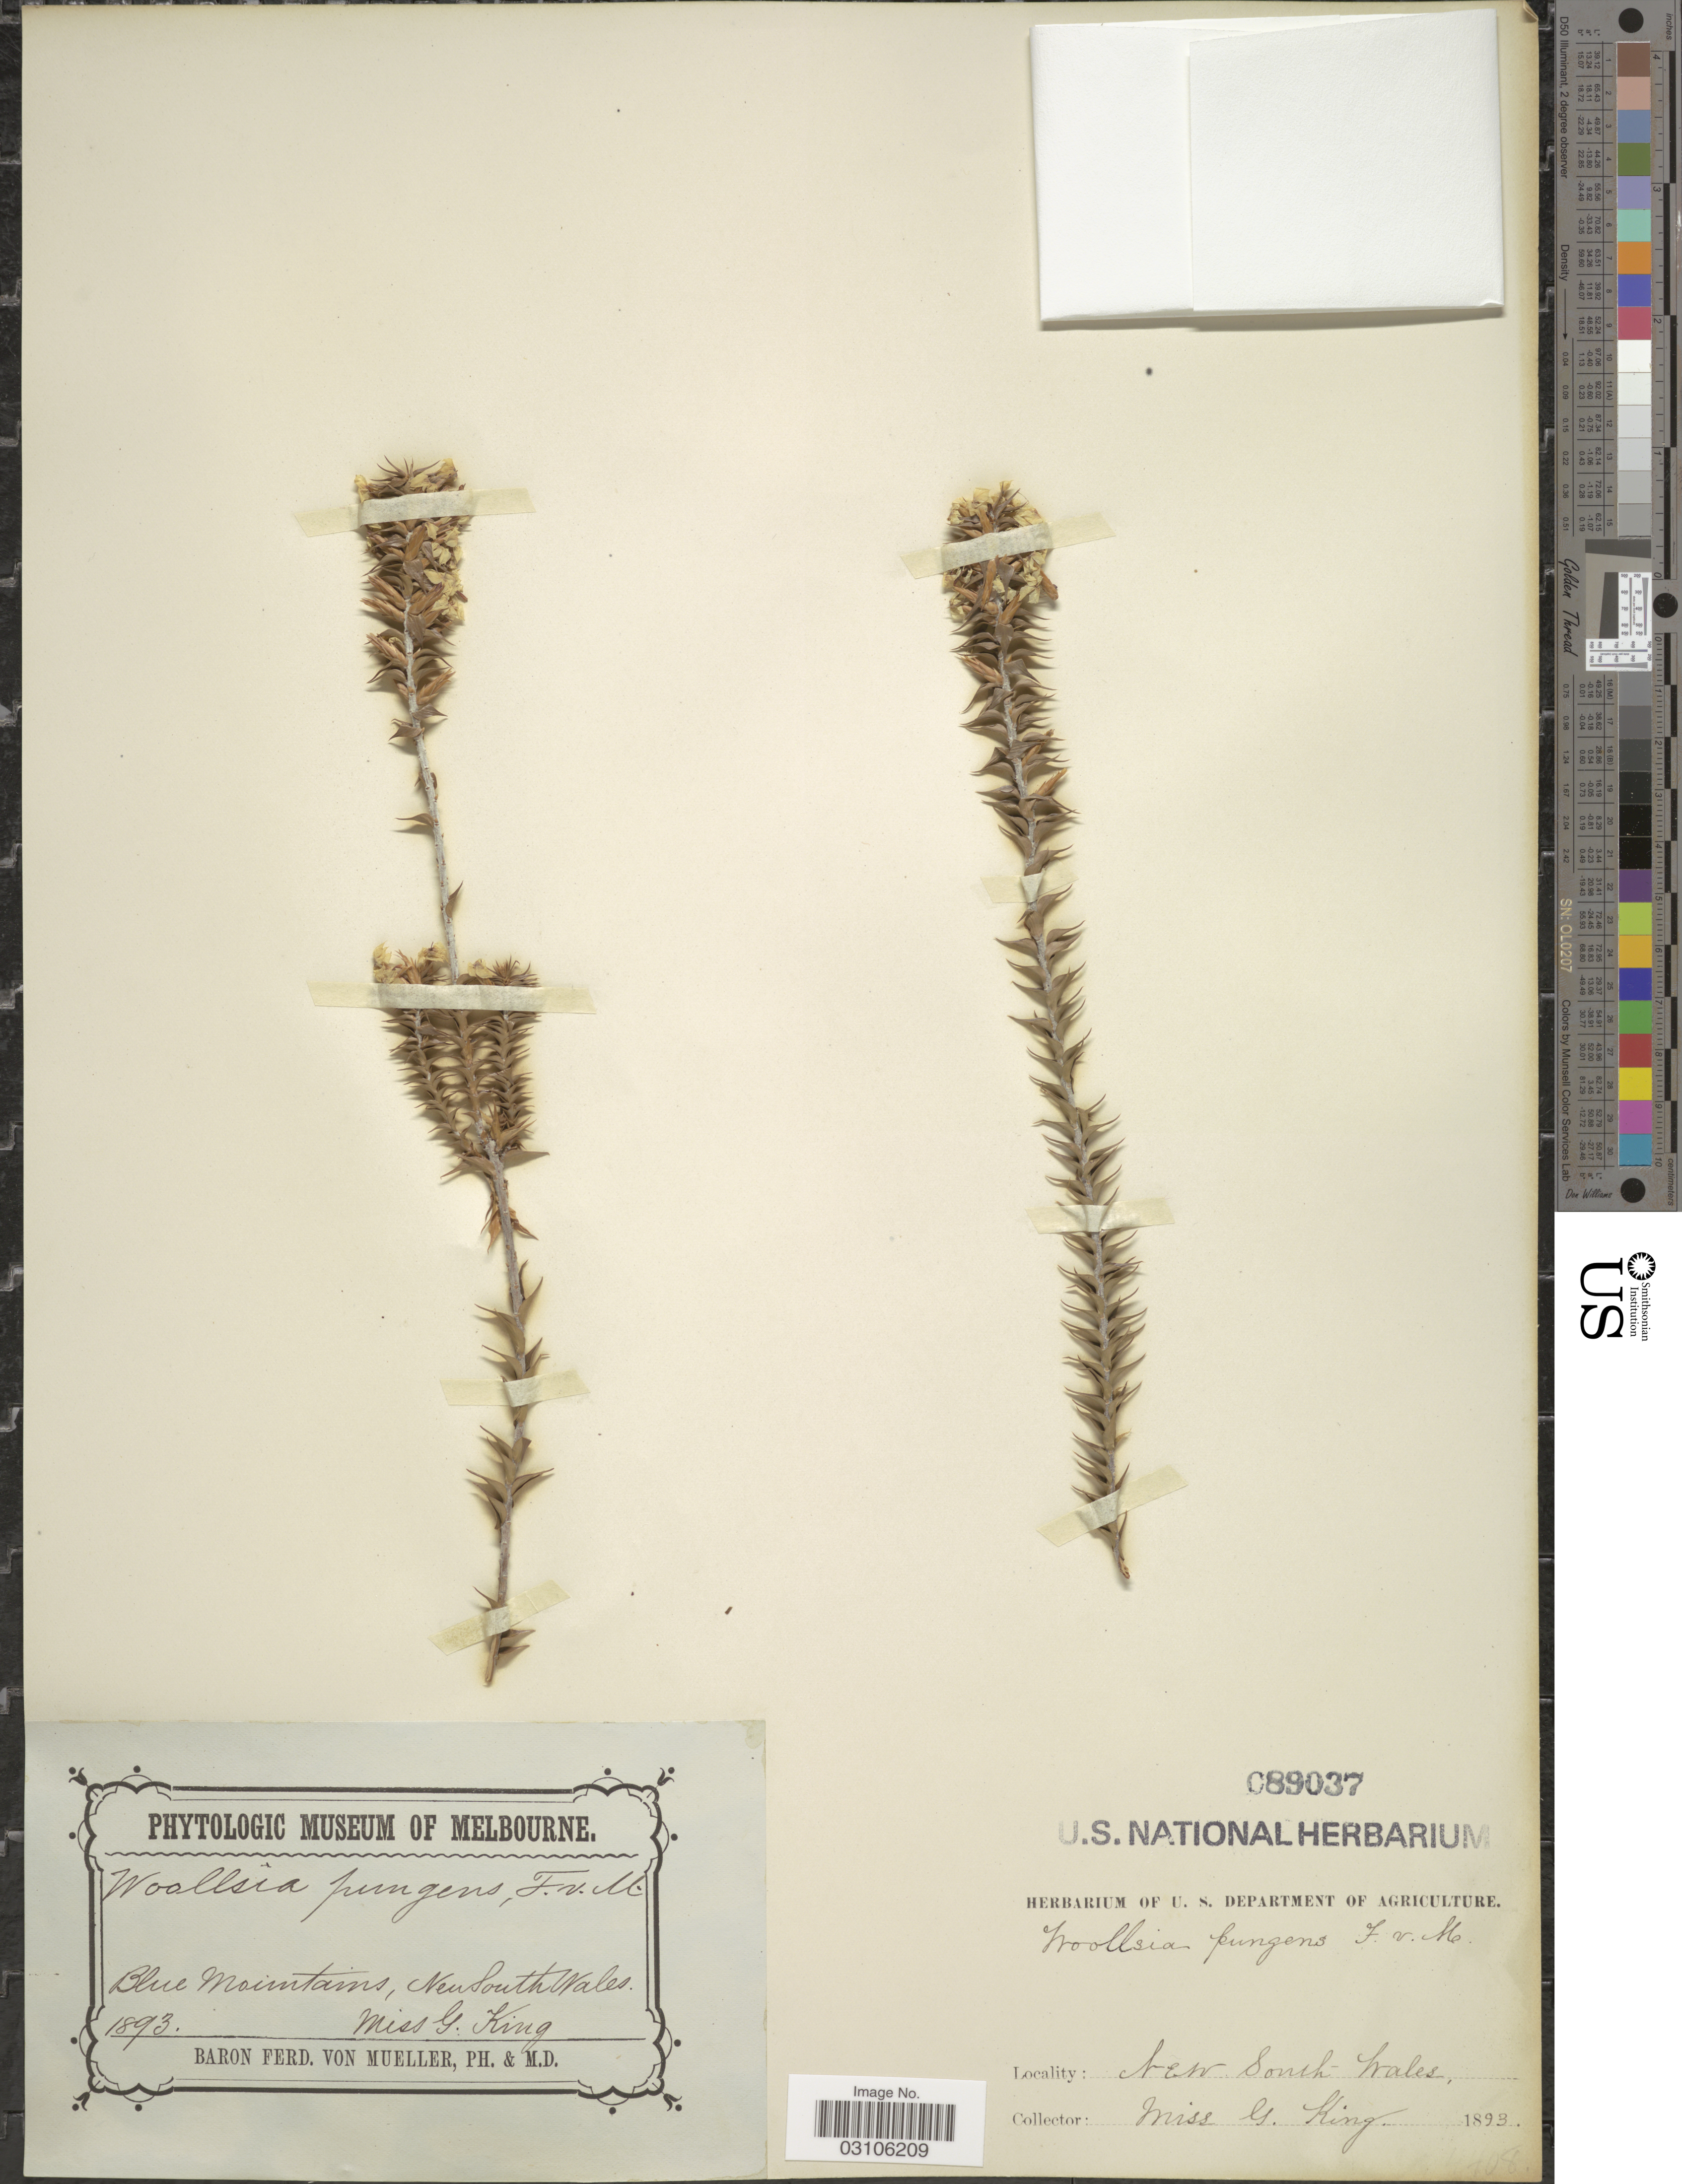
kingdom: Plantae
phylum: Tracheophyta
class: Magnoliopsida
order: Ericales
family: Ericaceae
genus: Woollsia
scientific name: Woollsia pungens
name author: (Cav.) F. Muell.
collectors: G. King & F. Mueller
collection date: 1893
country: Australia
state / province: New South Wales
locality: Blue Mountains.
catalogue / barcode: US 89037